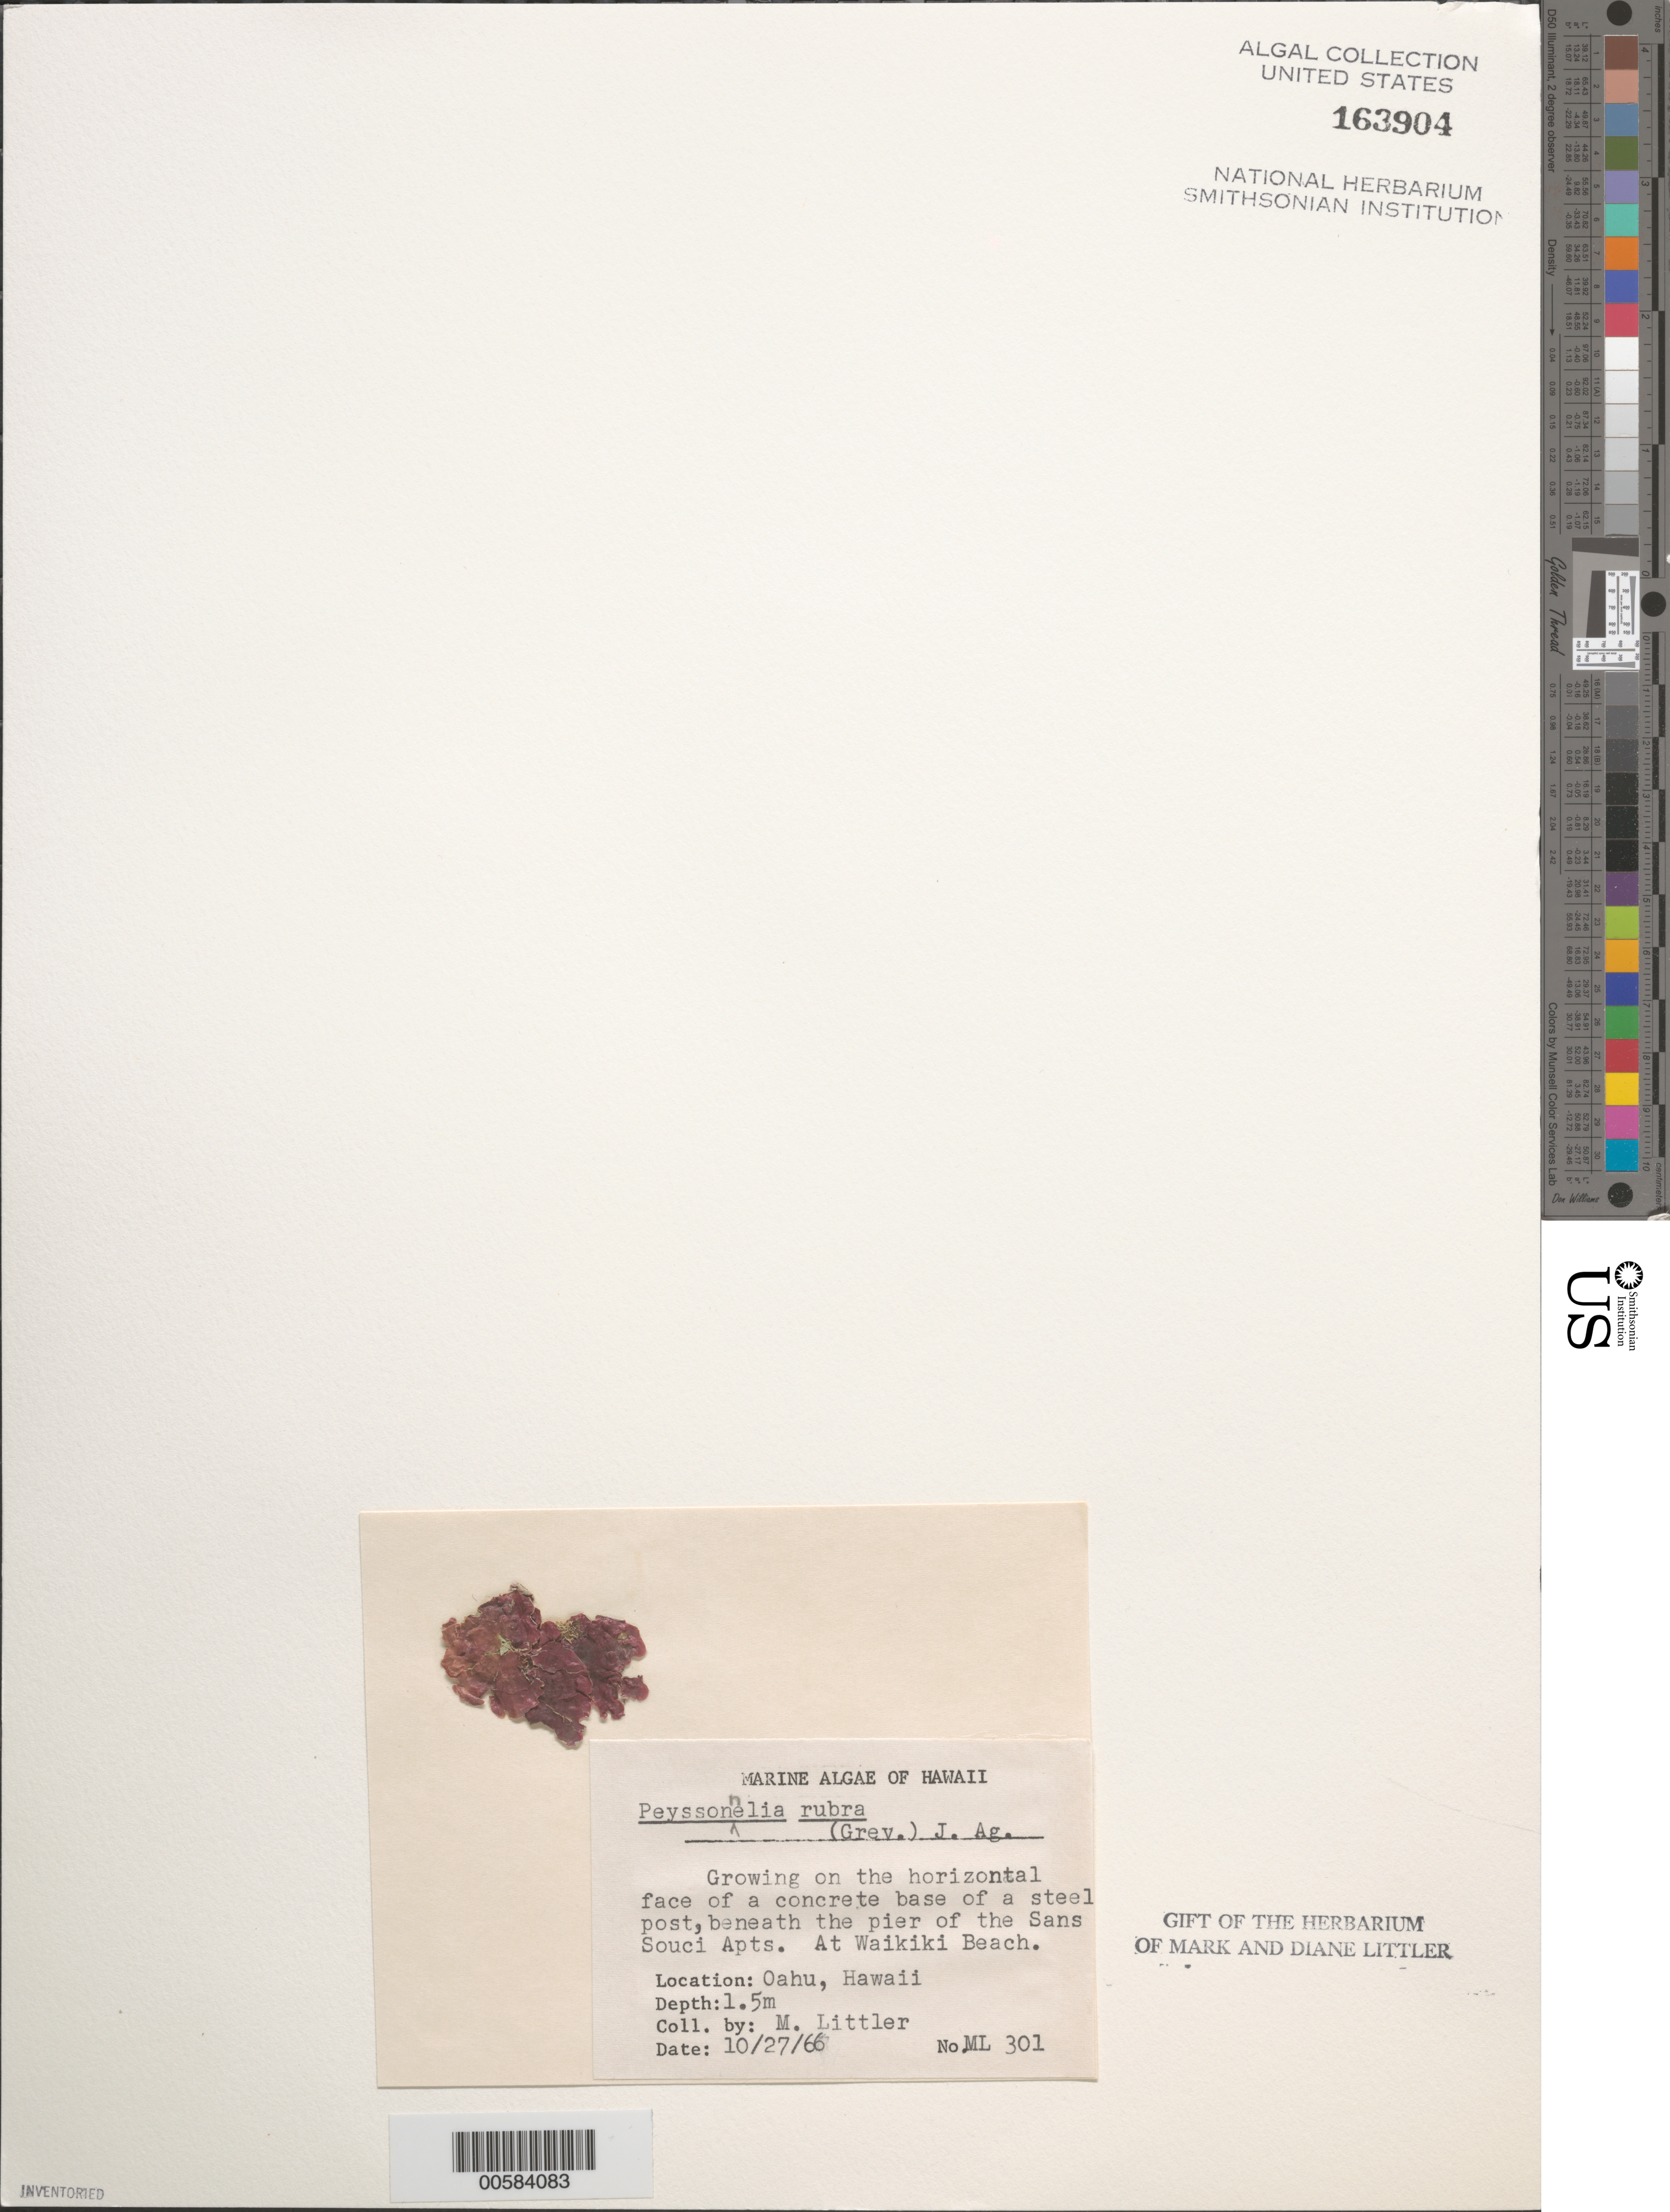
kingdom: Plantae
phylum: Rhodophyta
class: Florideophyceae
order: Peyssonneliales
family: Peyssonneliaceae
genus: Peyssonnelia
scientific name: Peyssonnelia rubra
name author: (Grev.) J. Agardh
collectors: M. M. Littler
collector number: ML 301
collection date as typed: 27 Oct 1966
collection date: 1966-10-27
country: United States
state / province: Hawaii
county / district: Honolulu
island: Oahu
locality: Waikiki Beach near Sans Souci Apartments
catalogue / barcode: US 163904